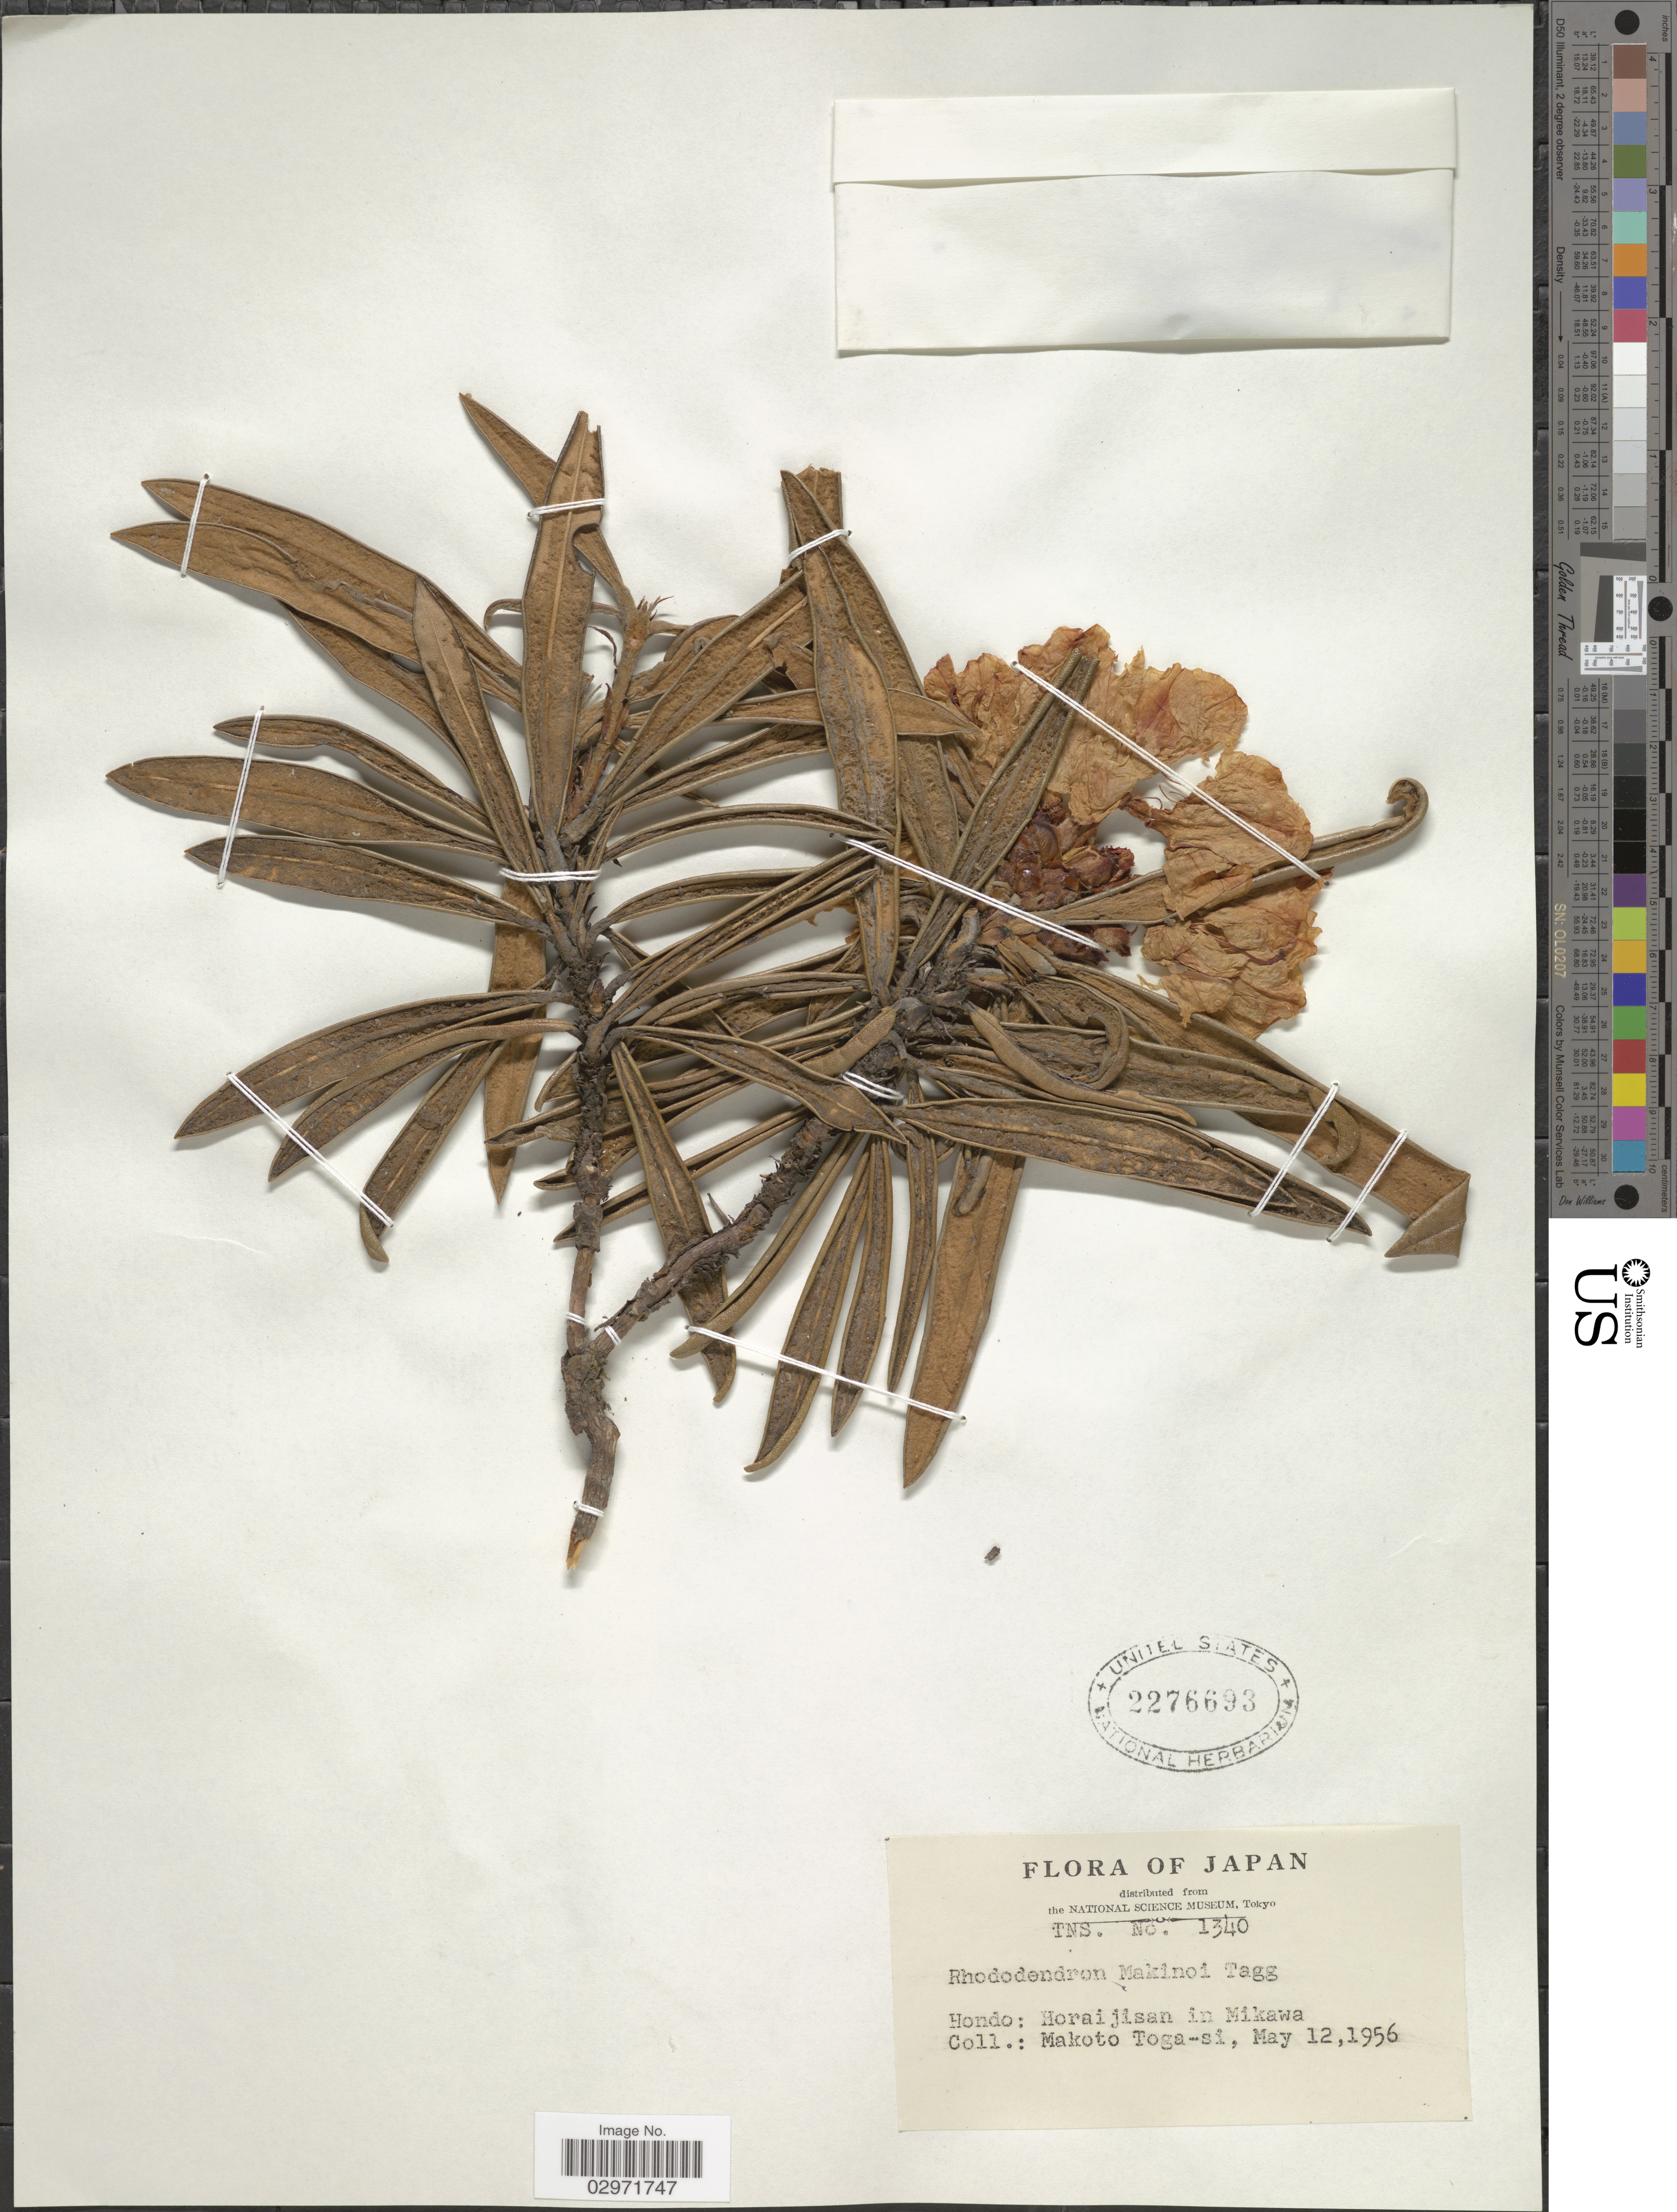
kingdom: Plantae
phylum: Tracheophyta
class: Magnoliopsida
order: Ericales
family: Ericaceae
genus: Rhododendron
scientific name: Rhododendron makinoi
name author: Tagg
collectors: M. Togasi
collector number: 1340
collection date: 1956-05-12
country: Japan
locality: Hondo: Horaijisan in Mikawa.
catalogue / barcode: US 2276693